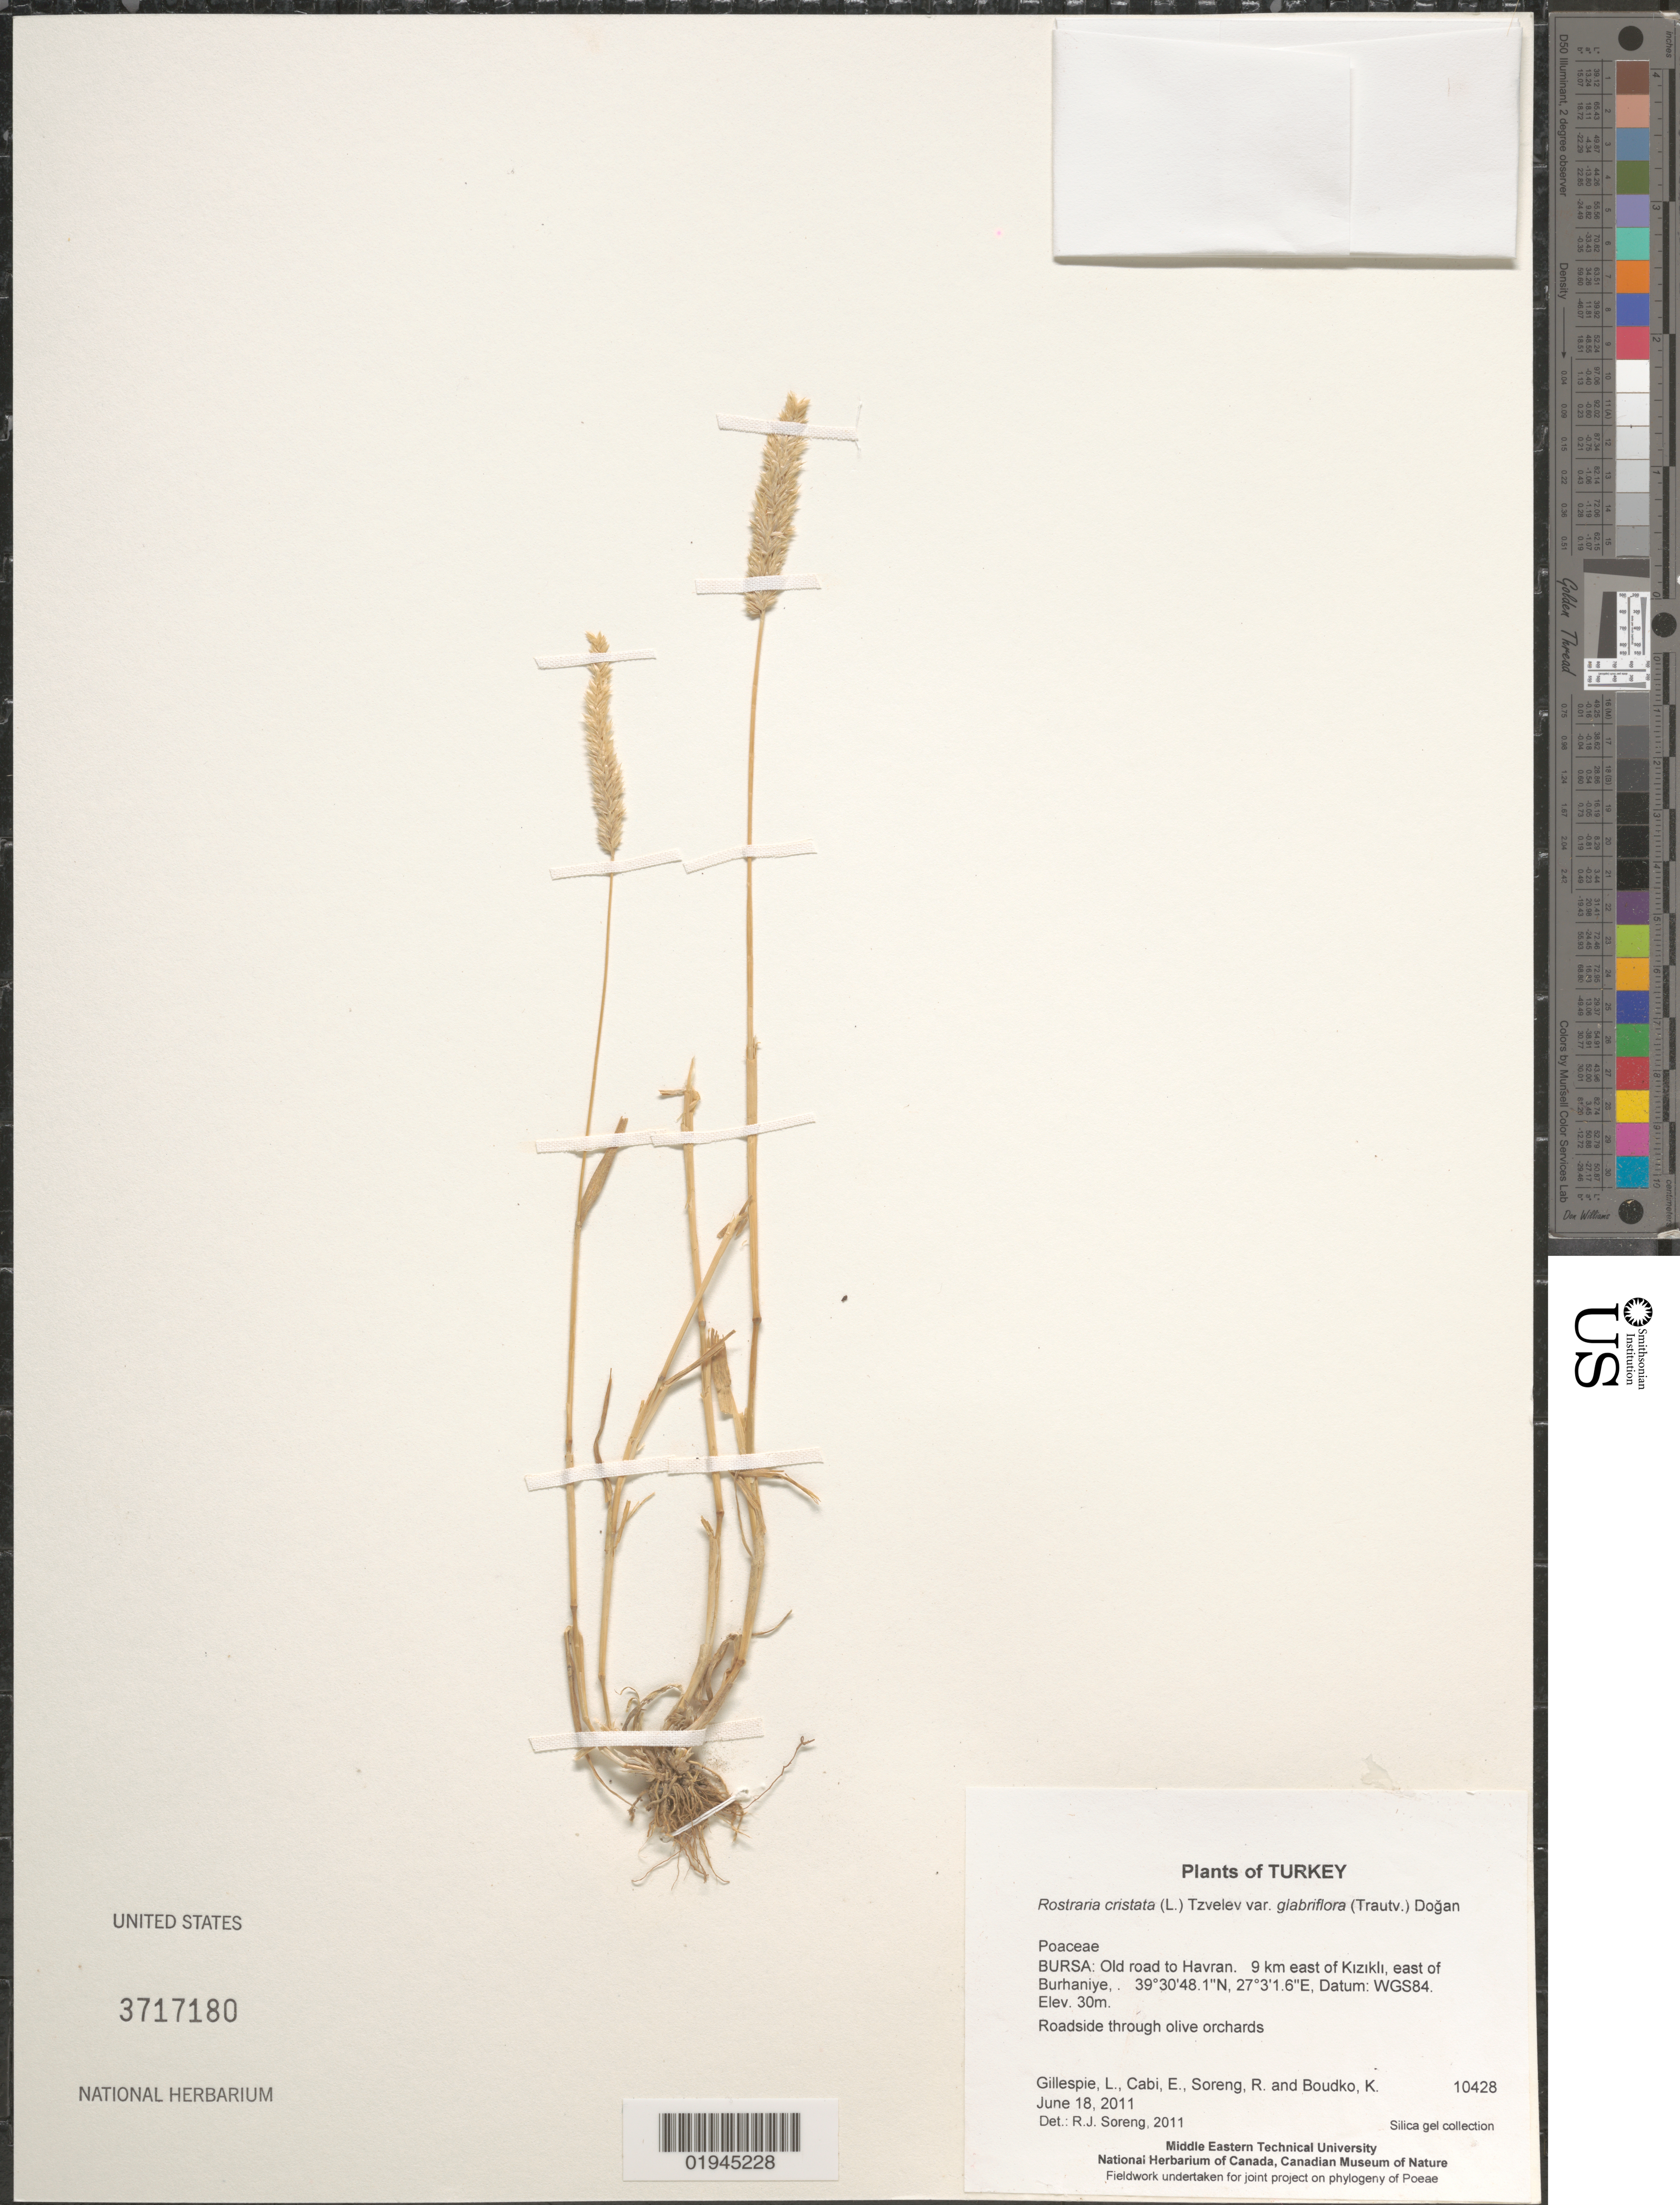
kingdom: Plantae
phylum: Tracheophyta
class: Liliopsida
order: Poales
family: Poaceae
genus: Rostraria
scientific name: Rostraria cristata var. glabriflora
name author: (Trautv.) Doğan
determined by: Soreng, Robert J., Research Associate (BOT), Smithsonian Institution - National Museum of Natural History (UNITED STATES)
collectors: L. J. Gillespie, E. Cabi, R. J. Soreng & K. Boudko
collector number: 10428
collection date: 2011-06-18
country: Turkey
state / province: Bursa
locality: Old road to Havran. 9 km east of Kizikli, east of Burhaniye,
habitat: Roadside through olive orchards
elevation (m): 30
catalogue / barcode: US 3717180